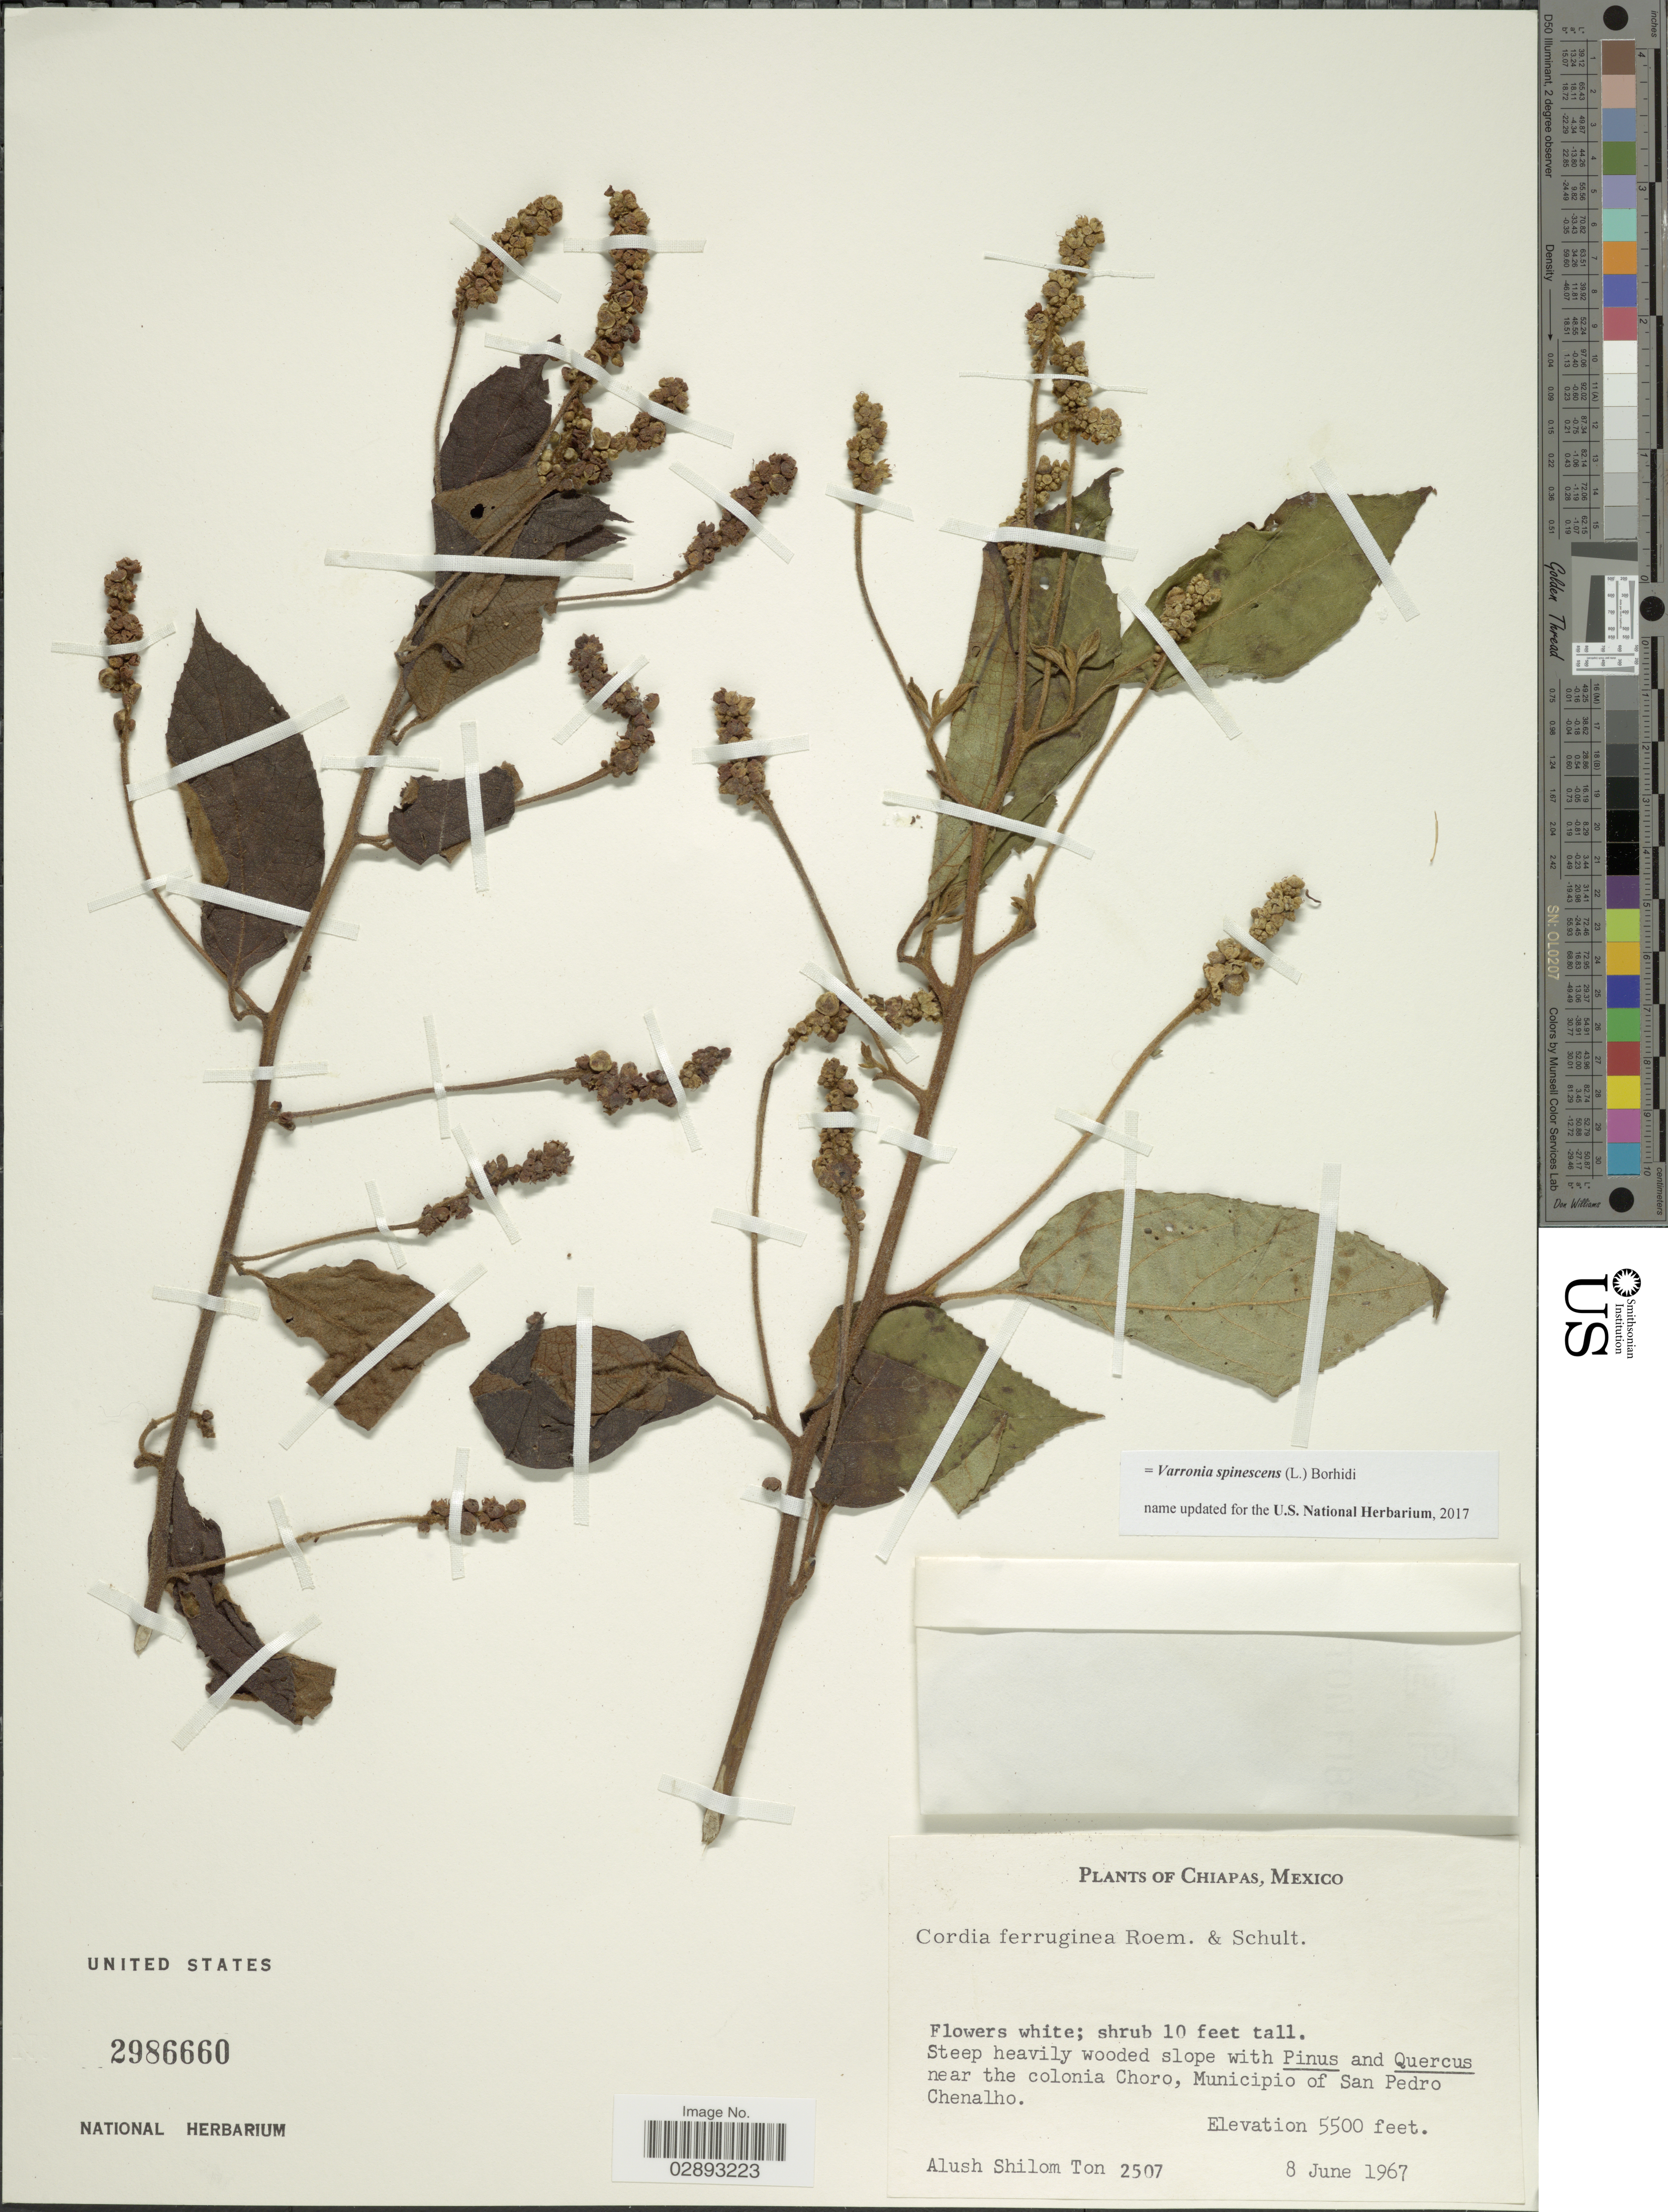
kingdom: Plantae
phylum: Tracheophyta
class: Magnoliopsida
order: Boraginales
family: Cordiaceae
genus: Varronia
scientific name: Varronia spinescens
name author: (L.) Borhidi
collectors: A. M. Ton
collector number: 2507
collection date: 1967-06-08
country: Mexico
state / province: Chiapas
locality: Near the colonia Choro, Municipio of San Pedro Chenalho.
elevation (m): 1676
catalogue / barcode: US 2986660